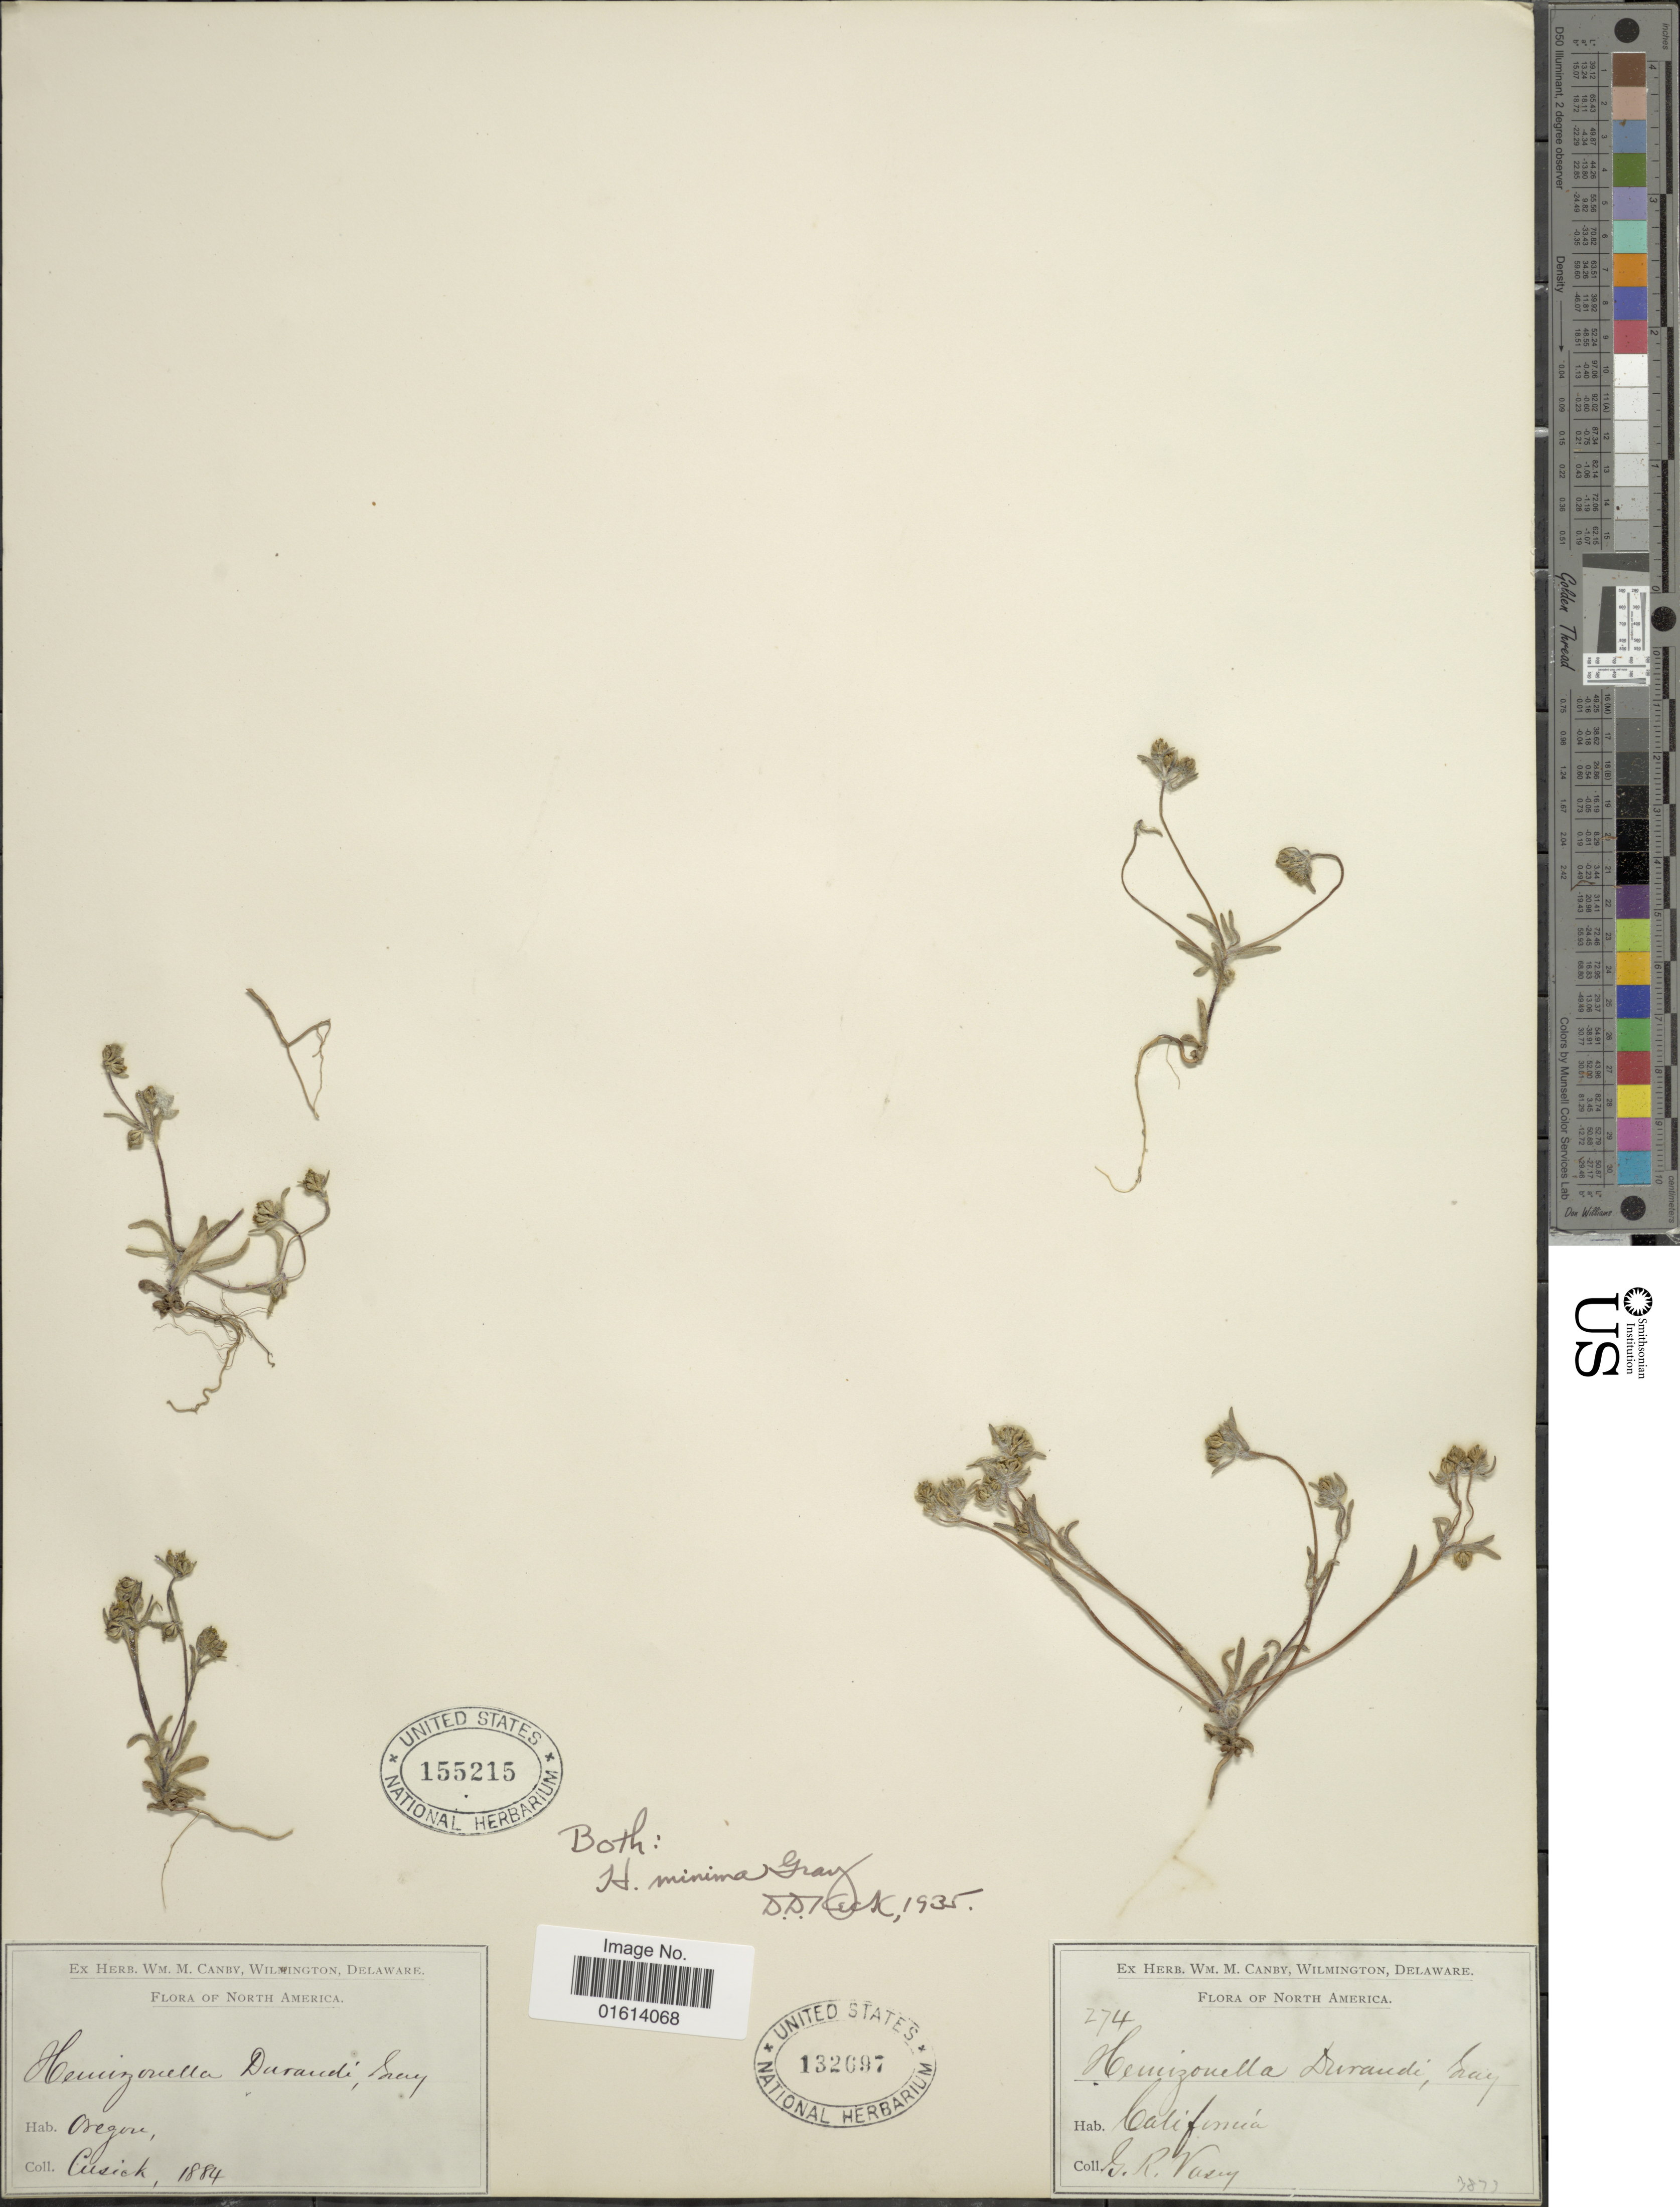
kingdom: Plantae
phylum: Tracheophyta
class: Magnoliopsida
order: Asterales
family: Asteraceae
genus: Hemizonella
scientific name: Hemizonella minima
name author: (A. Gray) A. Gray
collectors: W. C. Cusick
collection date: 1884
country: United States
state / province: Oregon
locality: North America, Oregon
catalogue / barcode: US 155215